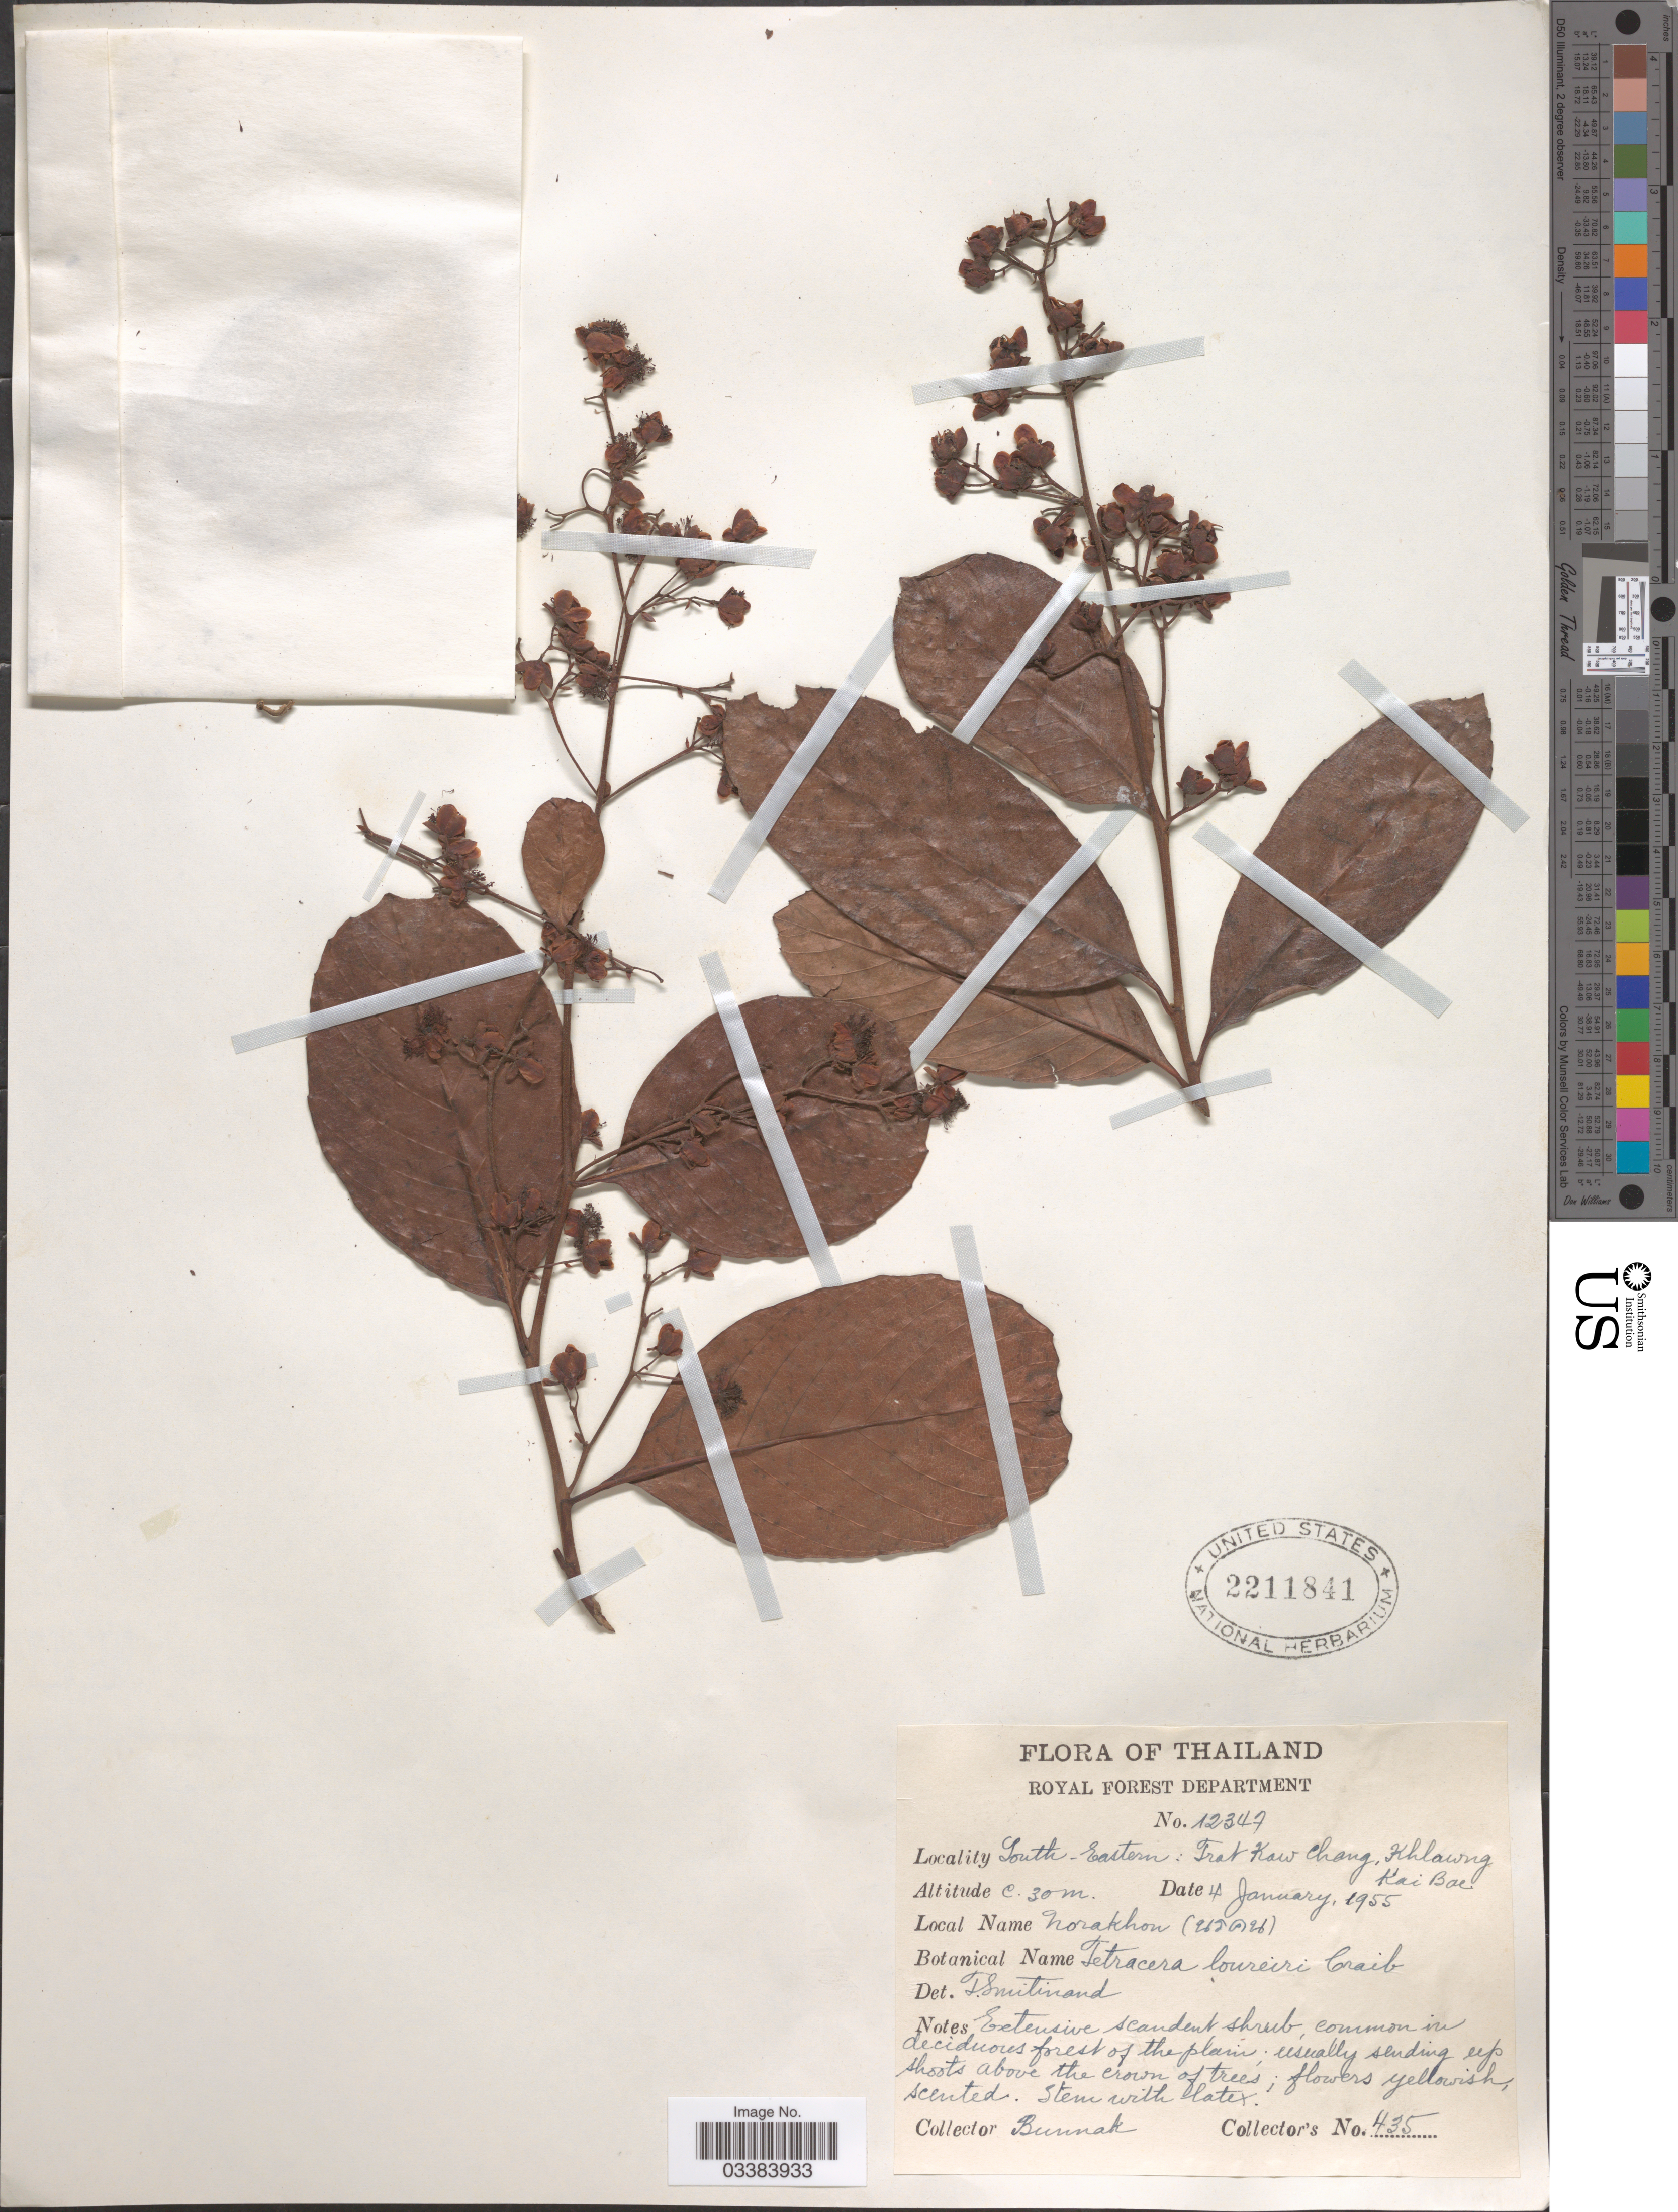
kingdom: Plantae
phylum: Tracheophyta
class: Magnoliopsida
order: Dilleniales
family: Dilleniaceae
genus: Tetracera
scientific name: Tetracera loureiri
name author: (Finet & Gagnep.) Pierre ex Craib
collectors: -. Bunnak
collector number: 435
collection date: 1955-01-04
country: Thailand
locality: South-Eastern: Trot Kaw Chang, Khlawng Kai Bac. [interpreted]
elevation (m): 30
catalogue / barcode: US 2211841